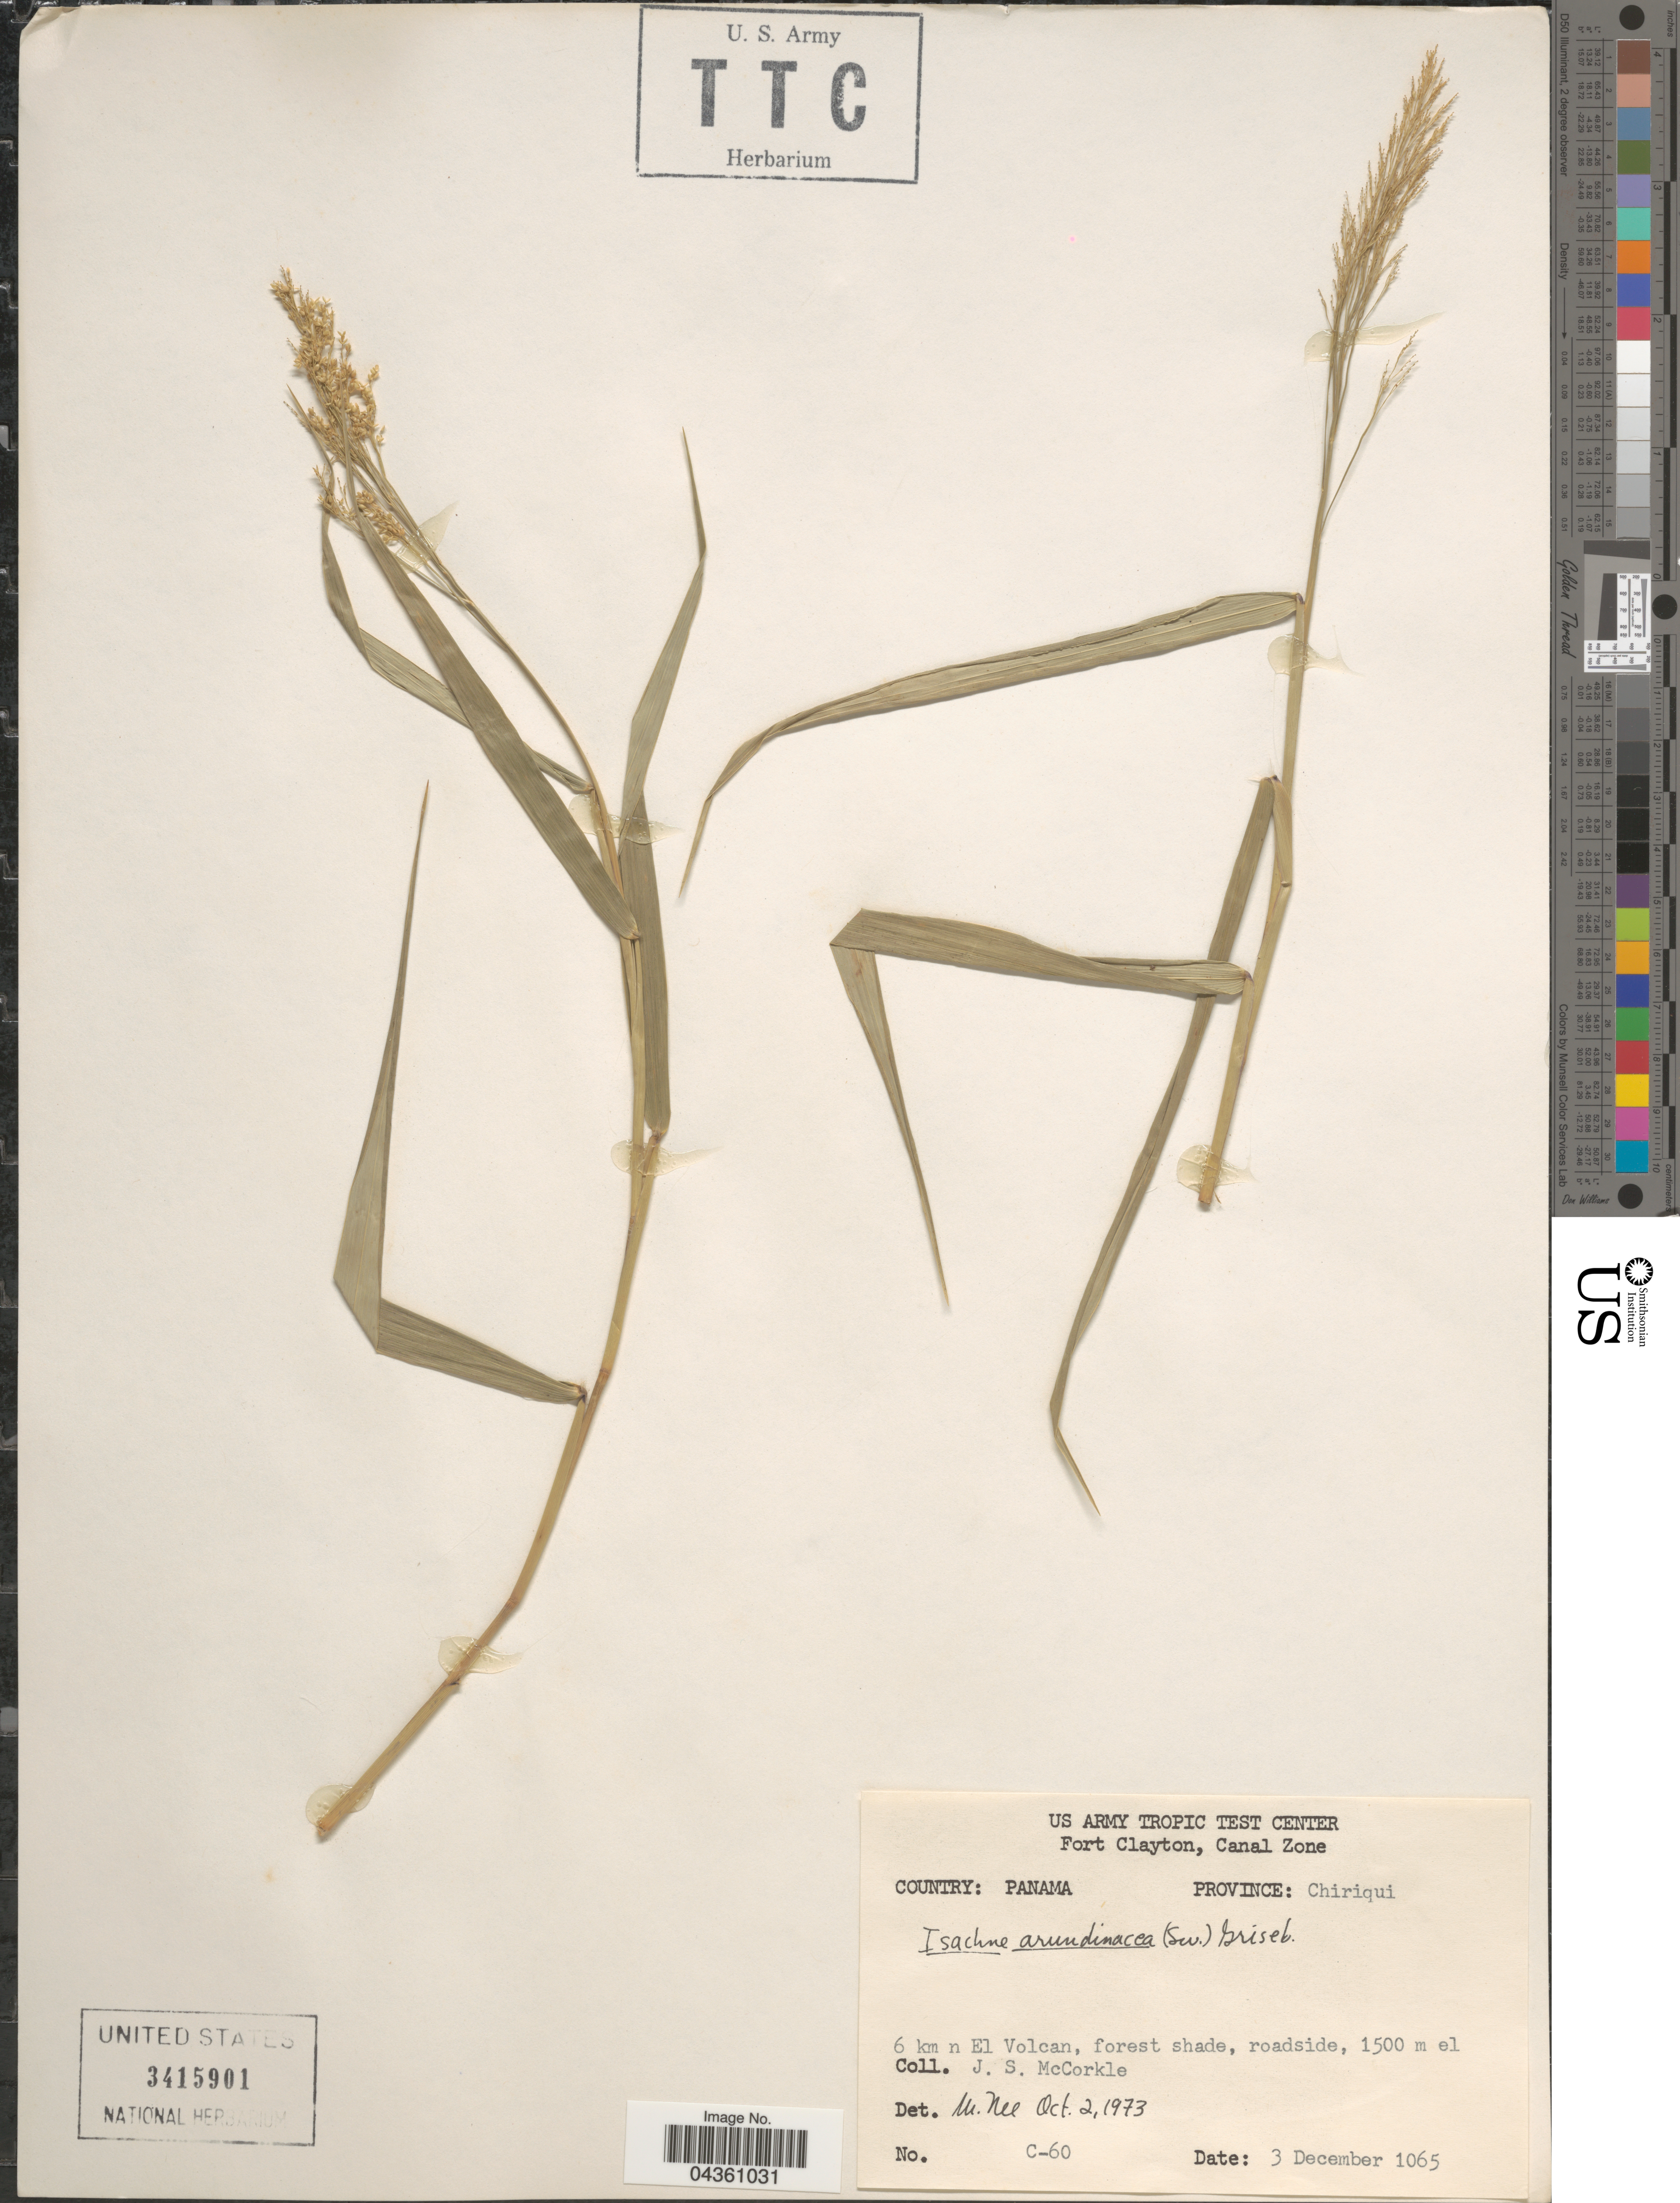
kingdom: Plantae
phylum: Tracheophyta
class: Liliopsida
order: Poales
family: Poaceae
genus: Isachne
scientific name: Isachne arundinacea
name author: (Sw.) Griseb.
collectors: J. McCorkle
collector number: C-60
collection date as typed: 3 December 1065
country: Panama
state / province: Chiriqui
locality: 6 km n El Volcan.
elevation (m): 1500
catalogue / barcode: US 3415901